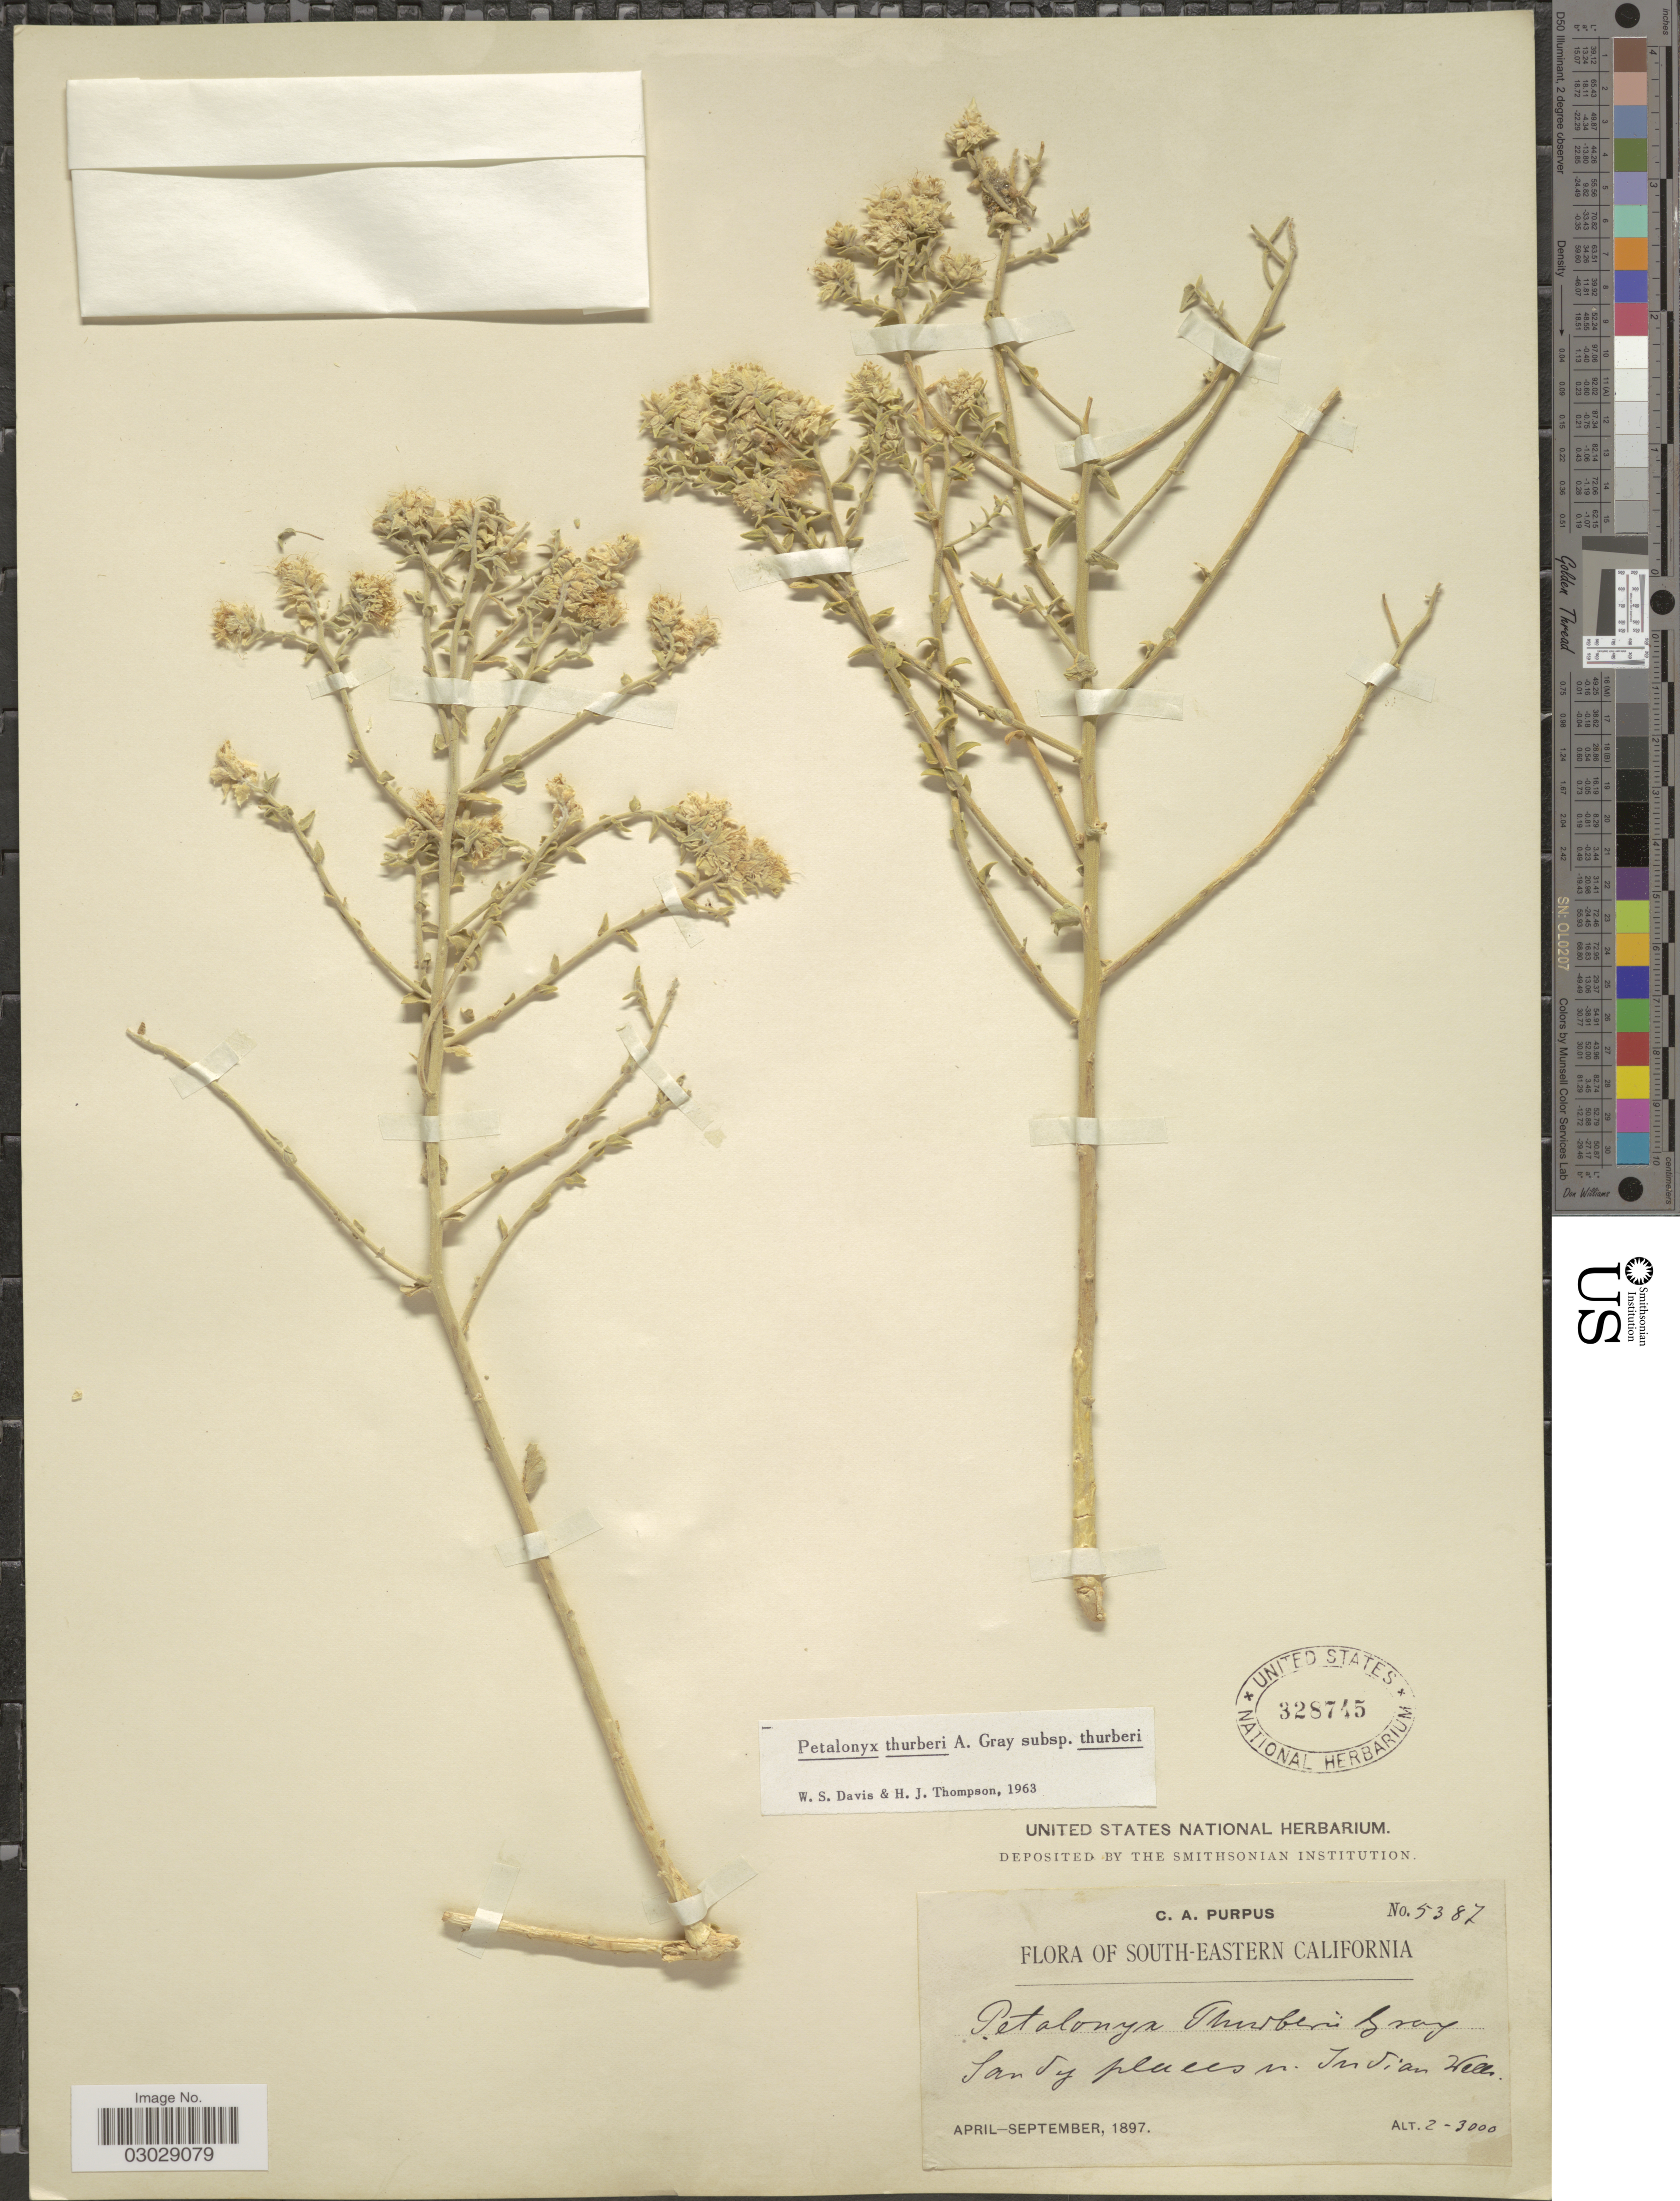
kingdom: Plantae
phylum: Tracheophyta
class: Magnoliopsida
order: Cornales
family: Loasaceae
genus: Petalonyx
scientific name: Petalonyx thurberi subsp. thurberi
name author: A. Gray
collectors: C. A. Purpus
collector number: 5387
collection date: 1897-04/1897-09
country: United States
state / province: California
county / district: Riverside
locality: South-eastern California. Indian Wells.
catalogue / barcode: US 328745